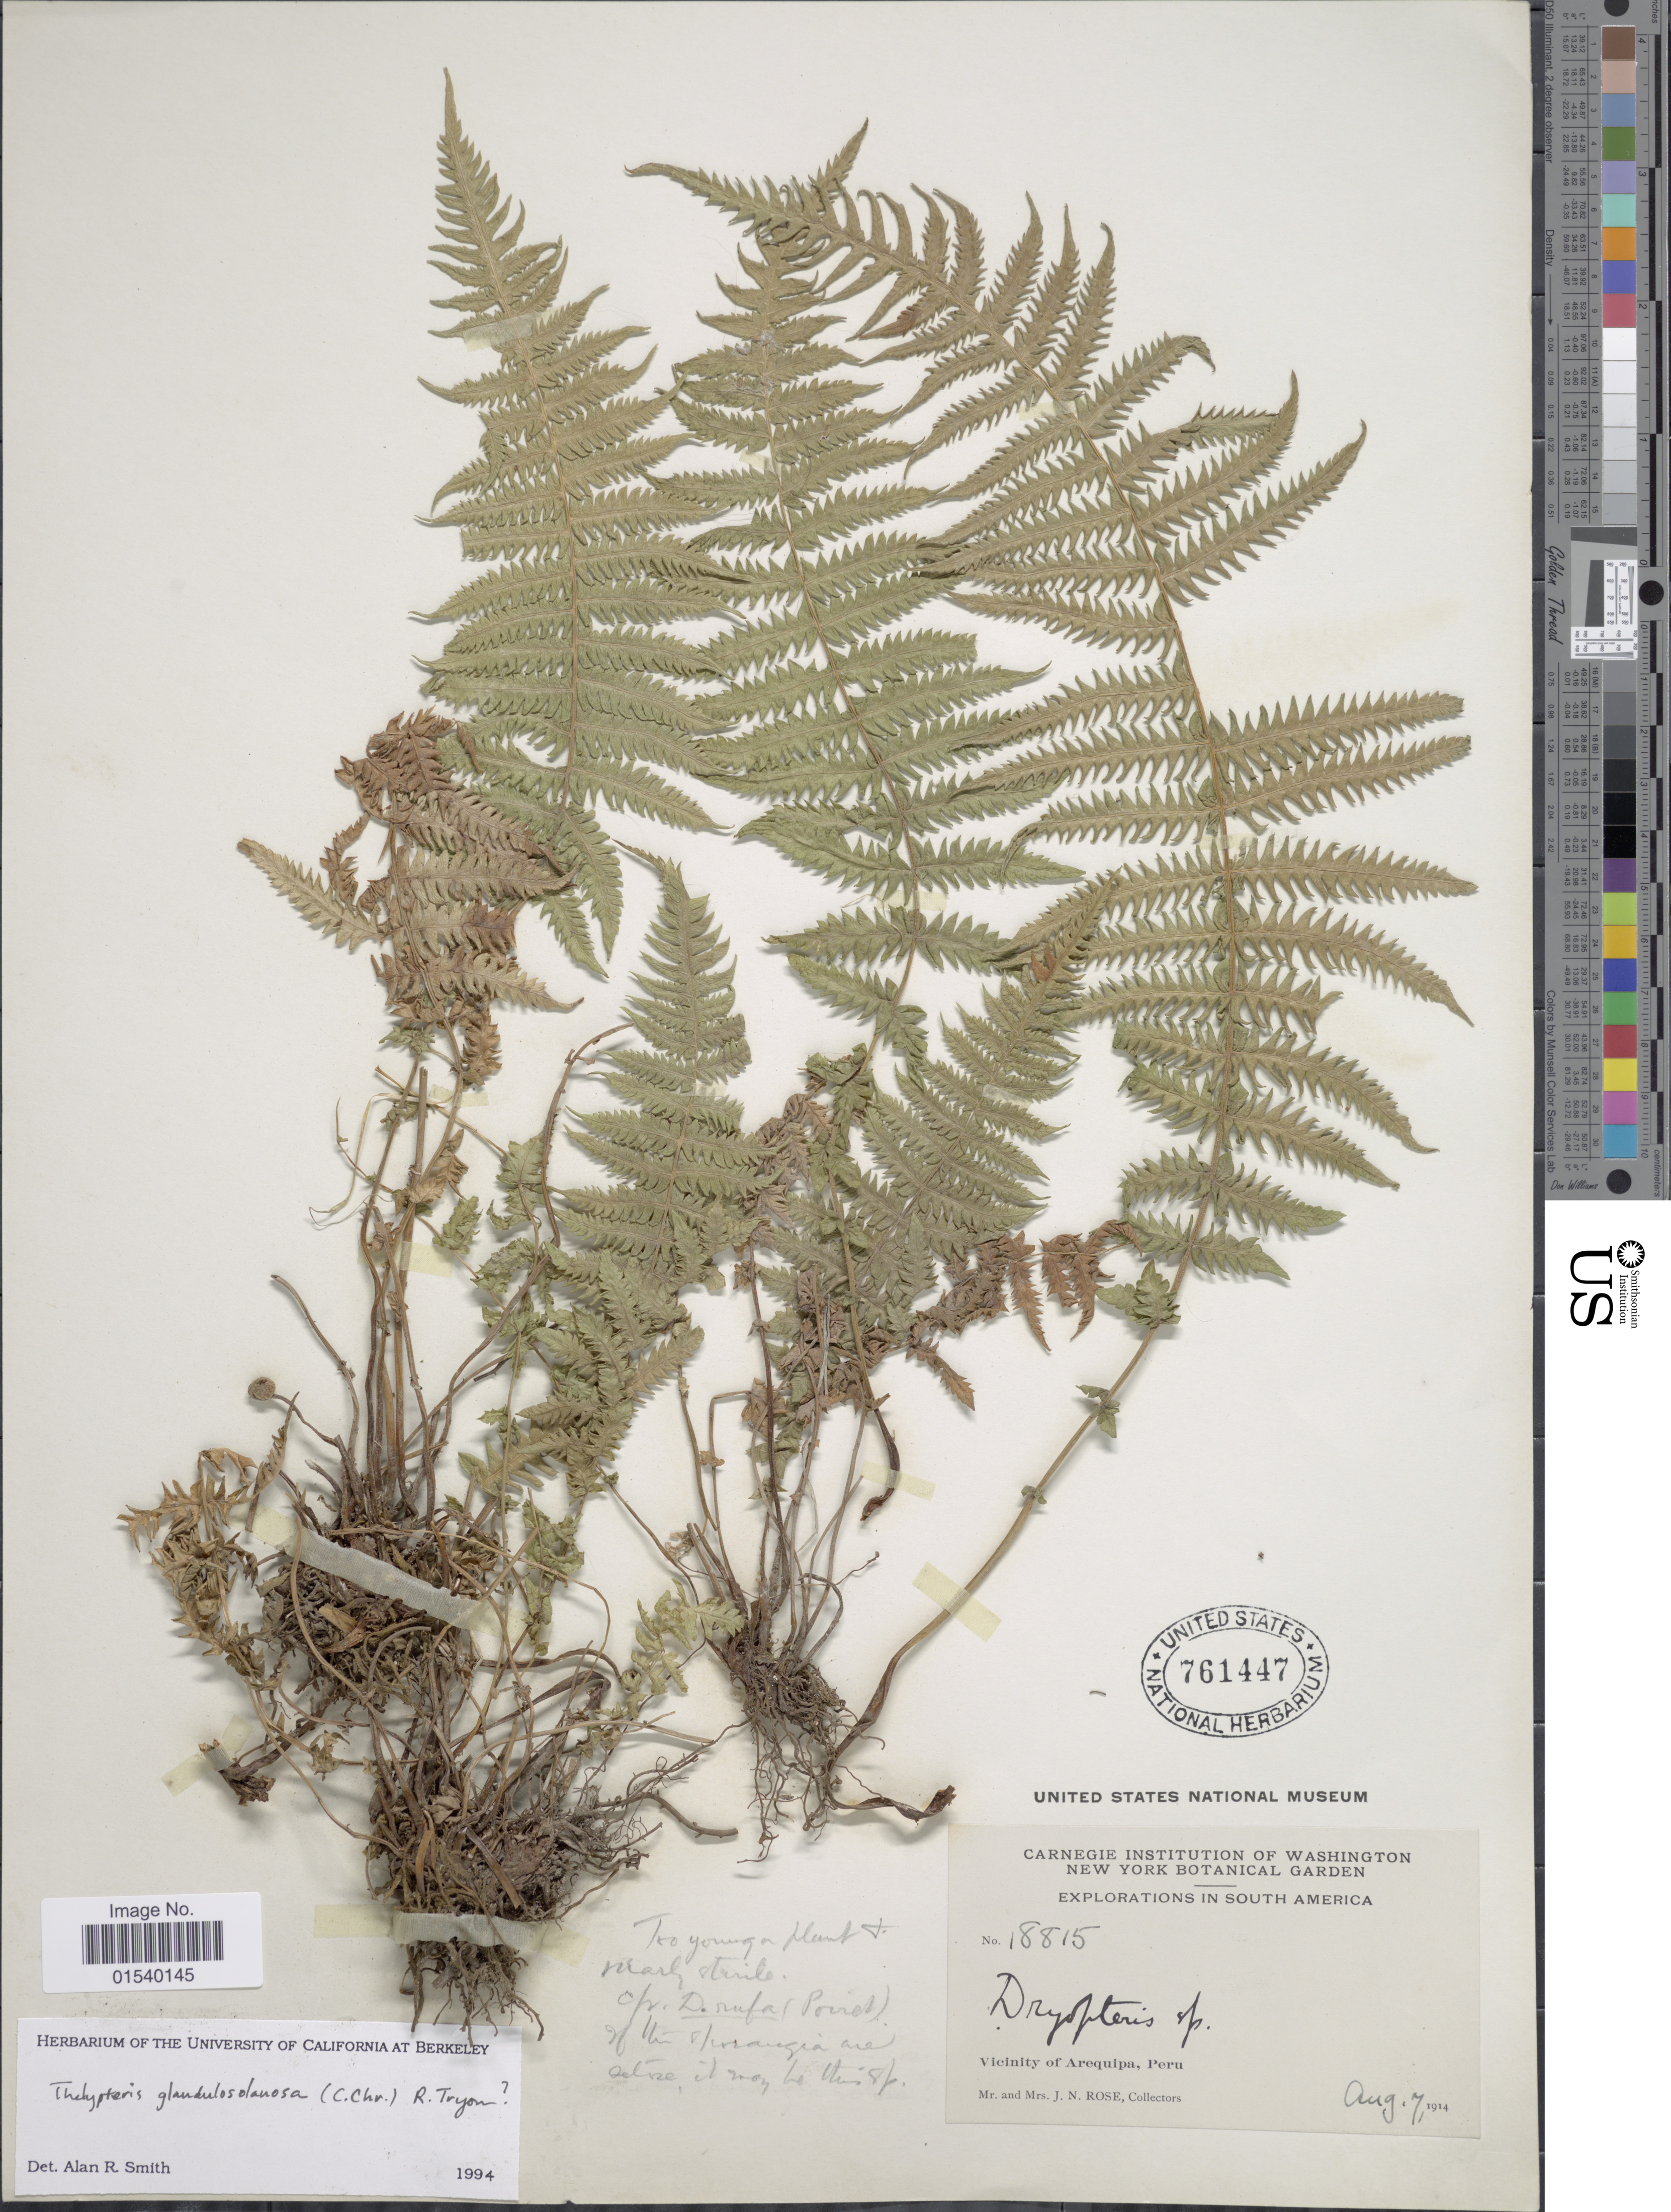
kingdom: Plantae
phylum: Tracheophyta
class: Polypodiopsida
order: Polypodiales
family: Thelypteridaceae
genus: Amauropelta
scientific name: Amauropelta glandulosalanosa (C. Chr.) comb. nov., ined. 2015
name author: (C. Chr.)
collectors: J. N. Rose & L. B. Rose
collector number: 18815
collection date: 1914-08-07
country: Peru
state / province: Arequipa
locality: Vicinity of Arequipa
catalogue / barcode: US 761447